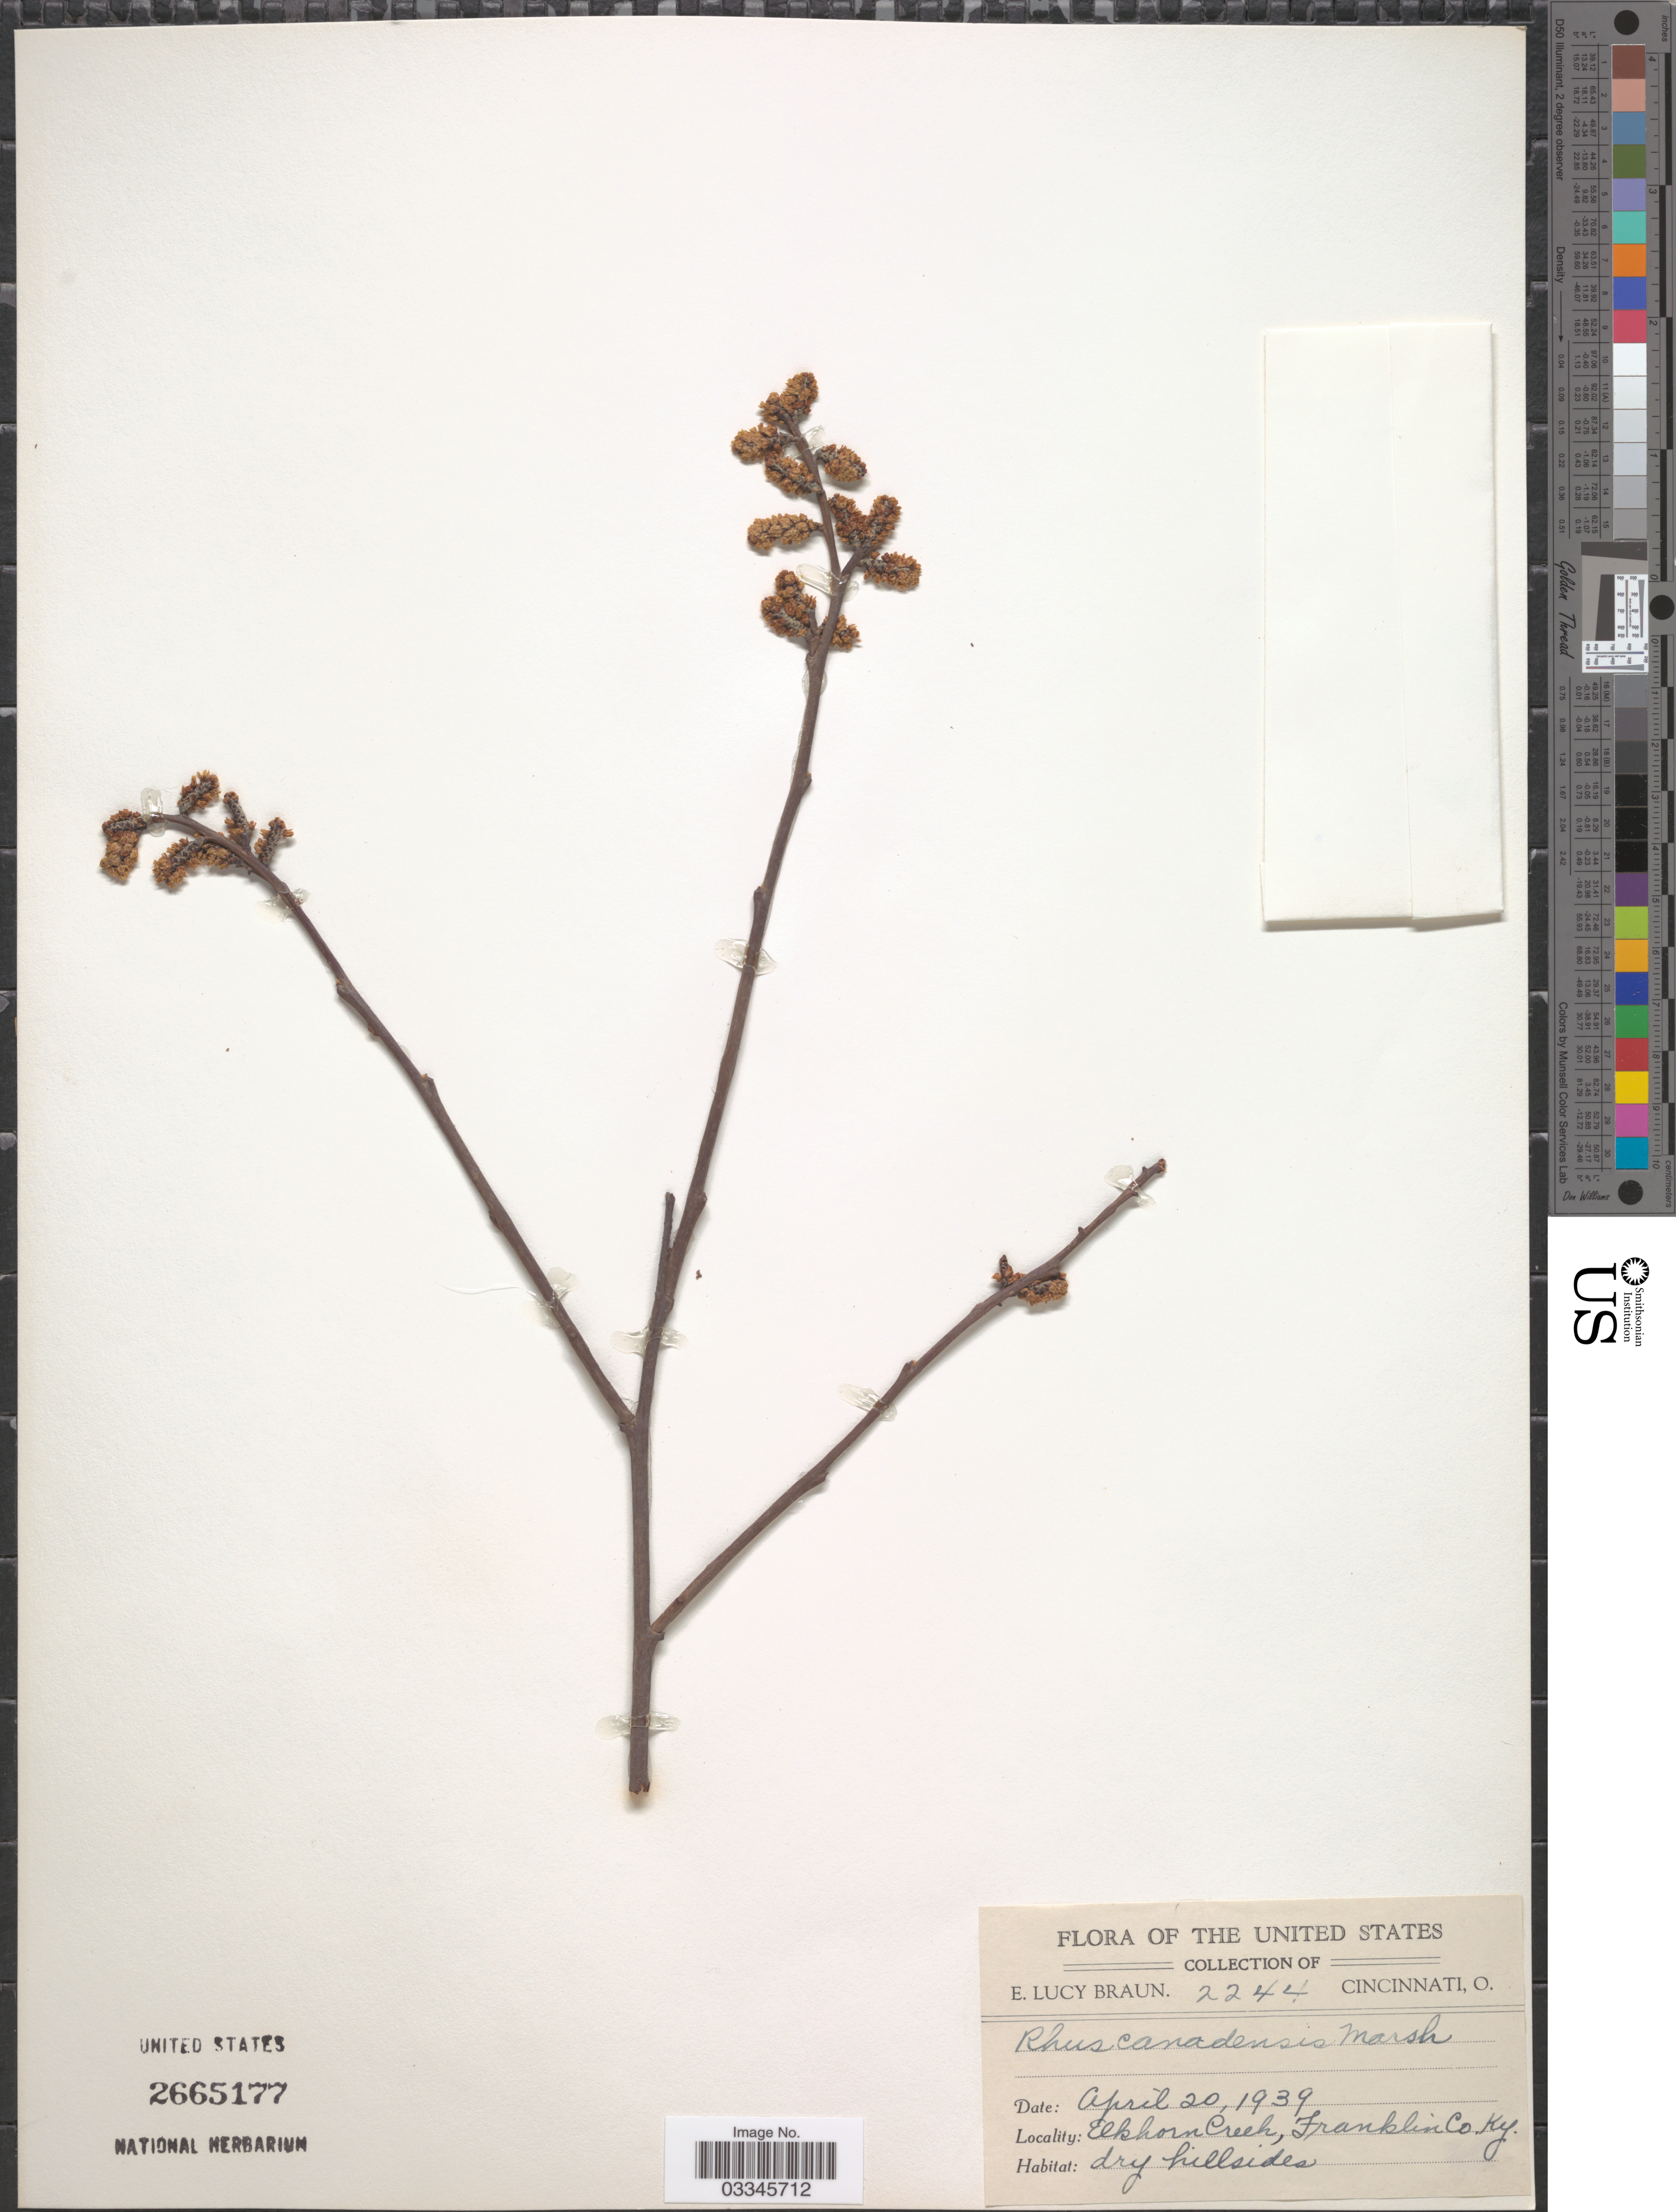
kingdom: Plantae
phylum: Tracheophyta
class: Magnoliopsida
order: Sapindales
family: Anacardiaceae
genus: Rhus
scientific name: Rhus canadensis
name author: Marshall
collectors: E. L. Braun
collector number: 2244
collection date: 1939-04-20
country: United States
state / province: Kentucky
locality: Elkhorn Creek, Franklin Co.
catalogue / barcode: US 2665177